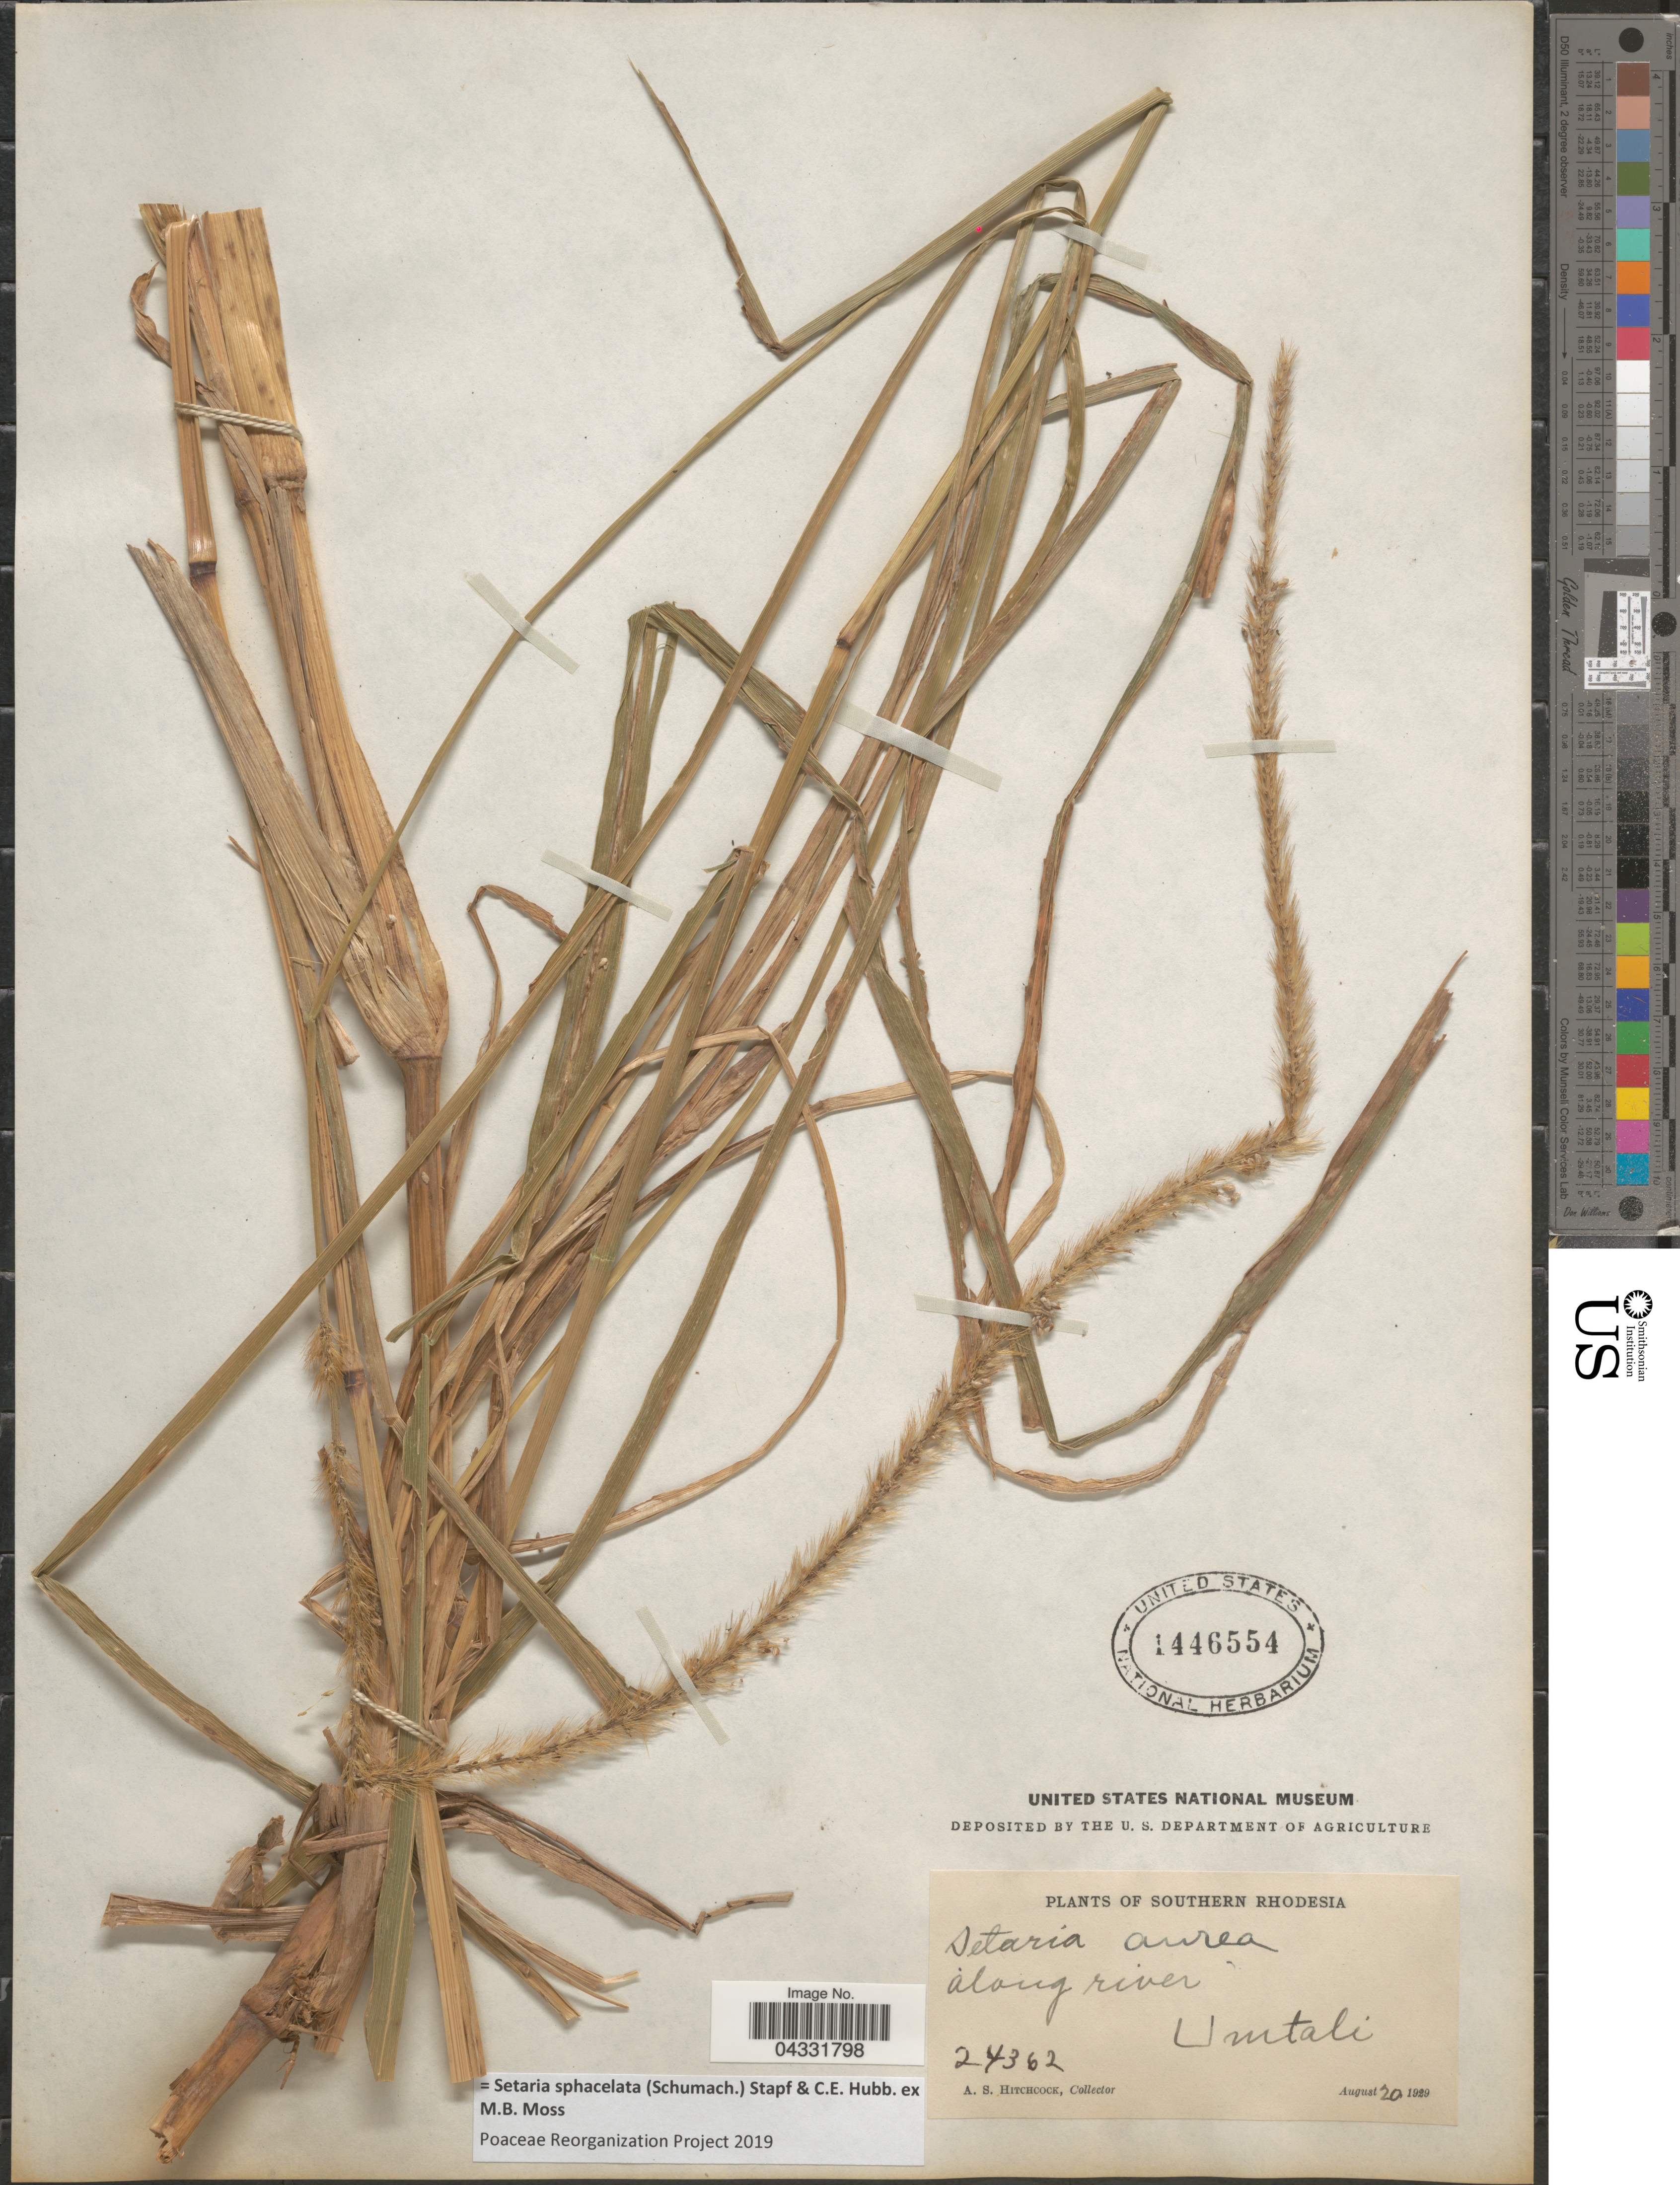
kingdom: Plantae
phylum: Tracheophyta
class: Liliopsida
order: Poales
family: Poaceae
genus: Setaria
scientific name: Setaria sphacelata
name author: (Schumach.) Stapf & Hubb. ex Moss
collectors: A. S. Hitchcock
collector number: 24362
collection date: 1929-08-20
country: Zimbabwe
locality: Southern Rhodesia. Along river. Umtali.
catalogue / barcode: US 1446554